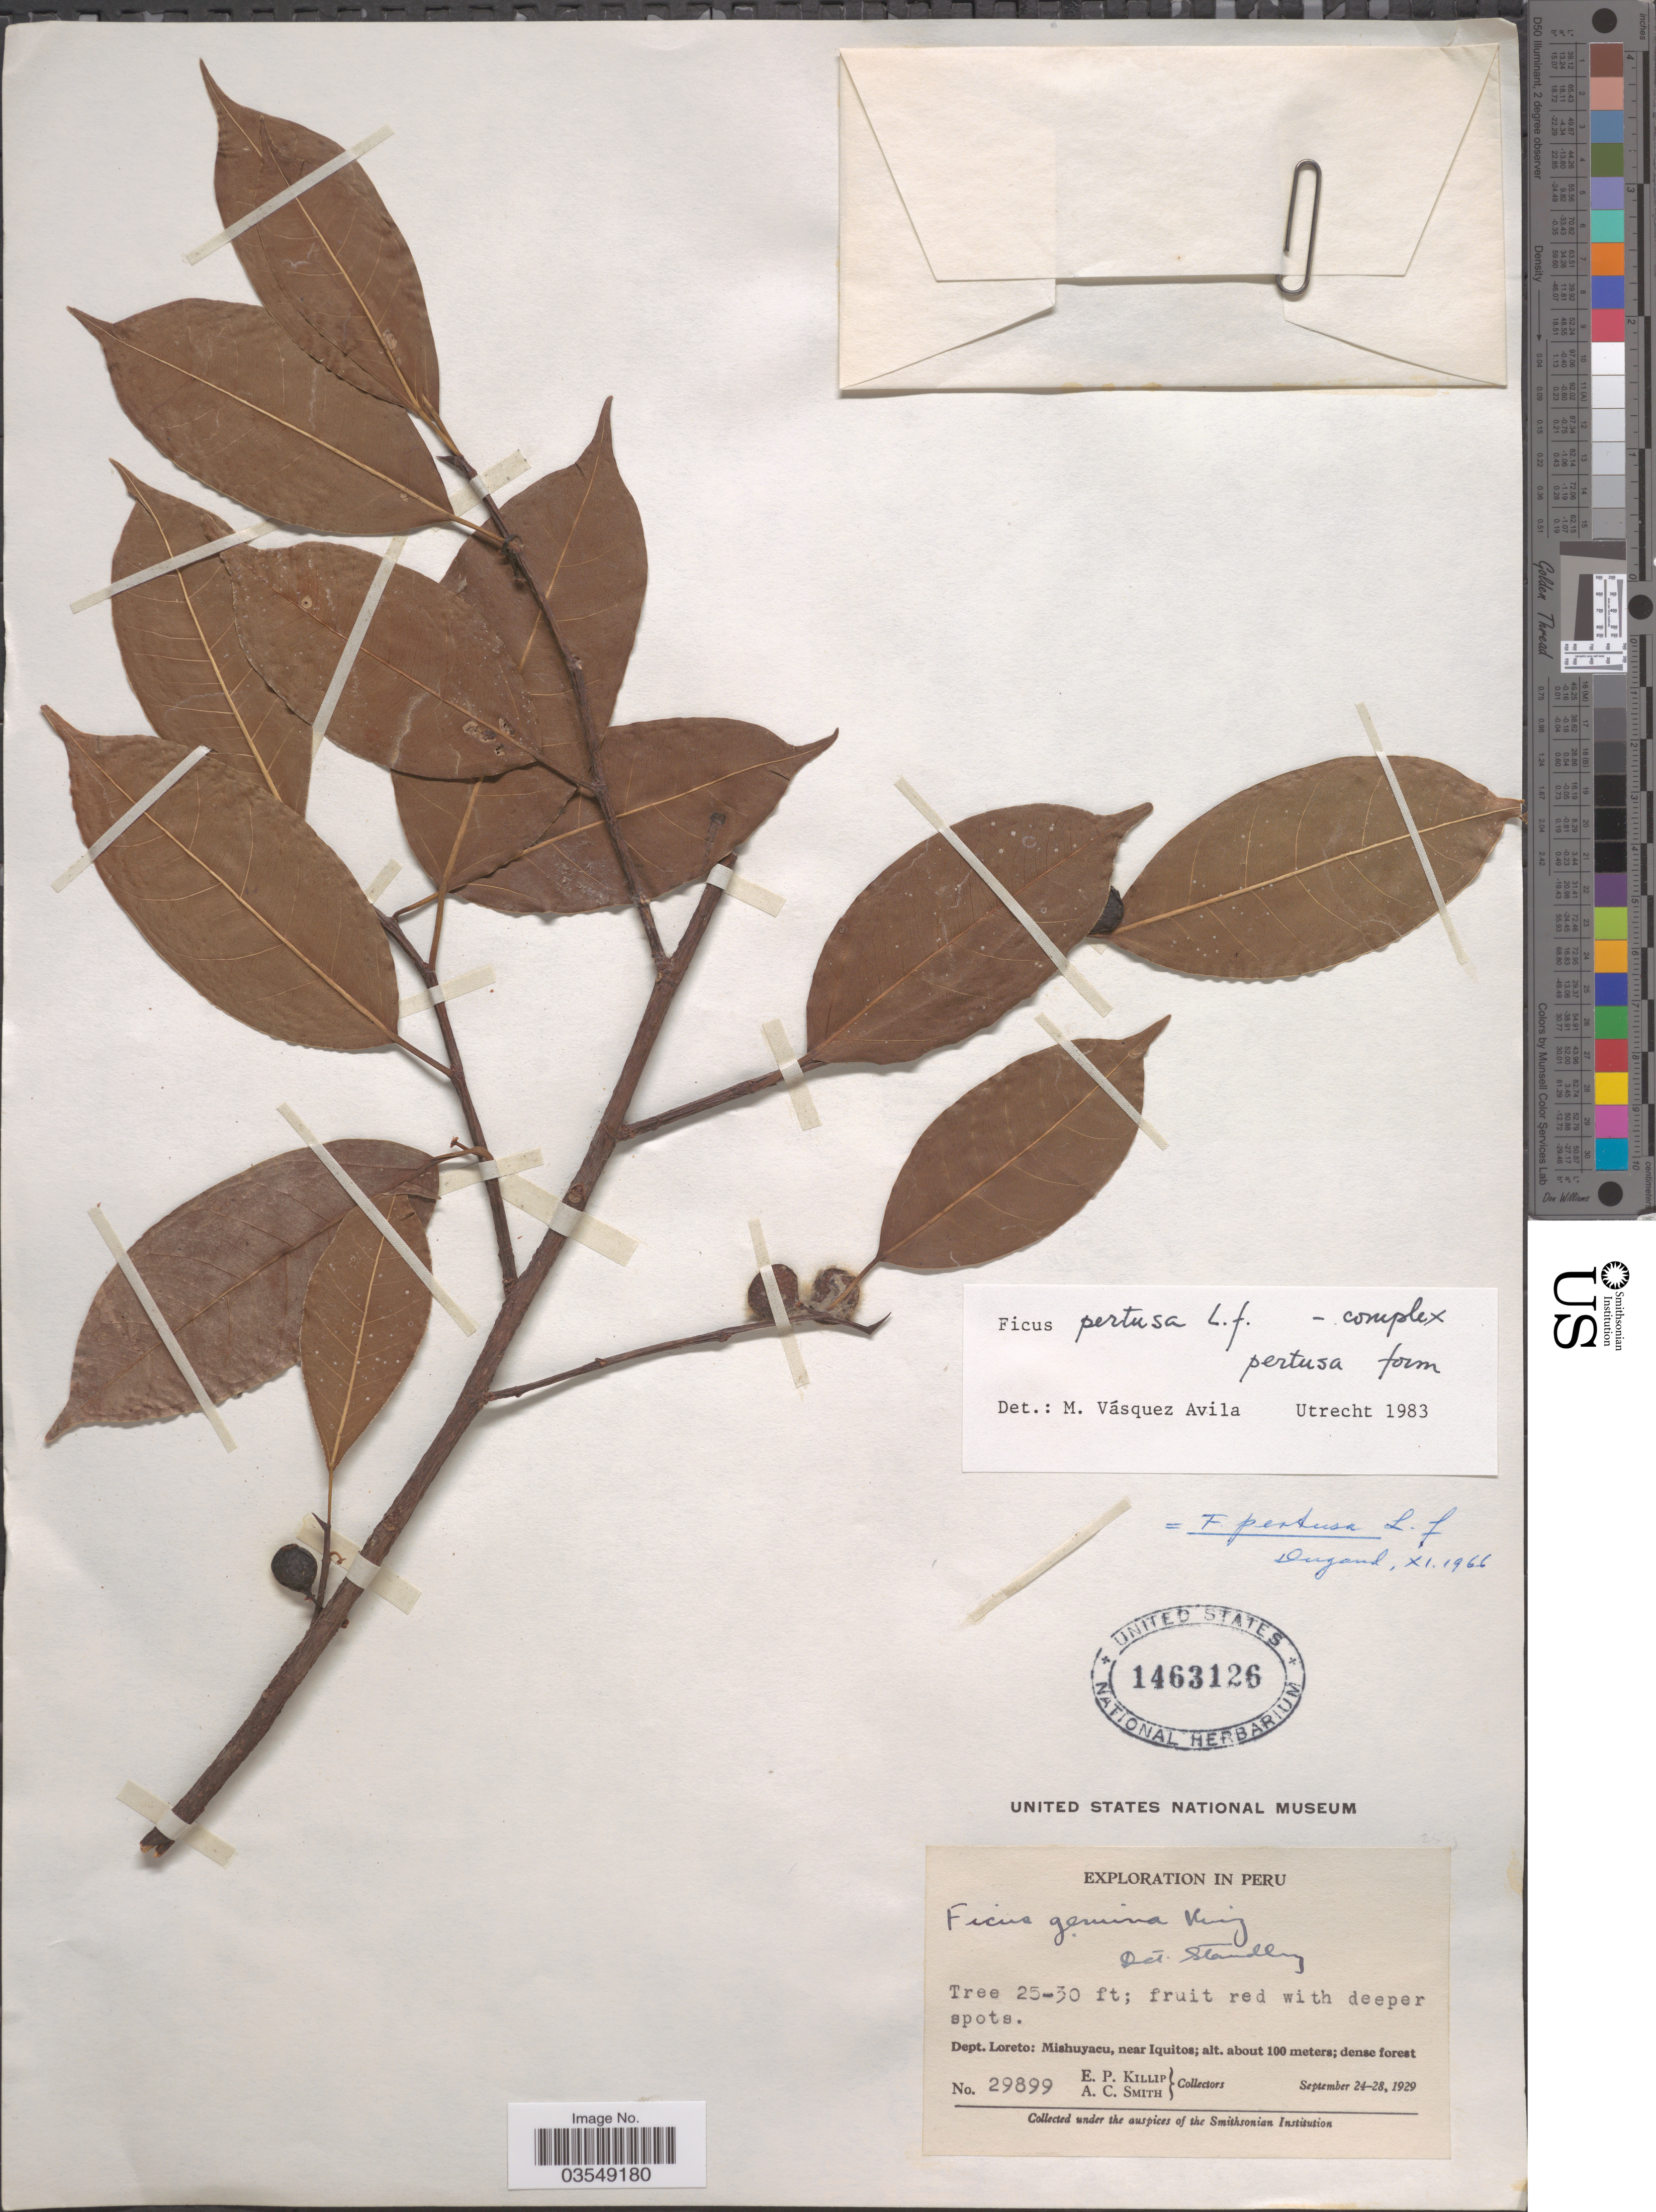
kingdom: Plantae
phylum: Tracheophyta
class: Magnoliopsida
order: Rosales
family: Moraceae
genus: Ficus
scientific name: Ficus pertusa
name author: L. f.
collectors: E. P. Killip & A. C. Smith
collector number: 29899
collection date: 1929-09-24/1929-09-28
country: Peru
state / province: Loreto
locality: Dept. Loreto: Mishuyacu, near Iquitos.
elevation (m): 100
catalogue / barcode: US 1463126